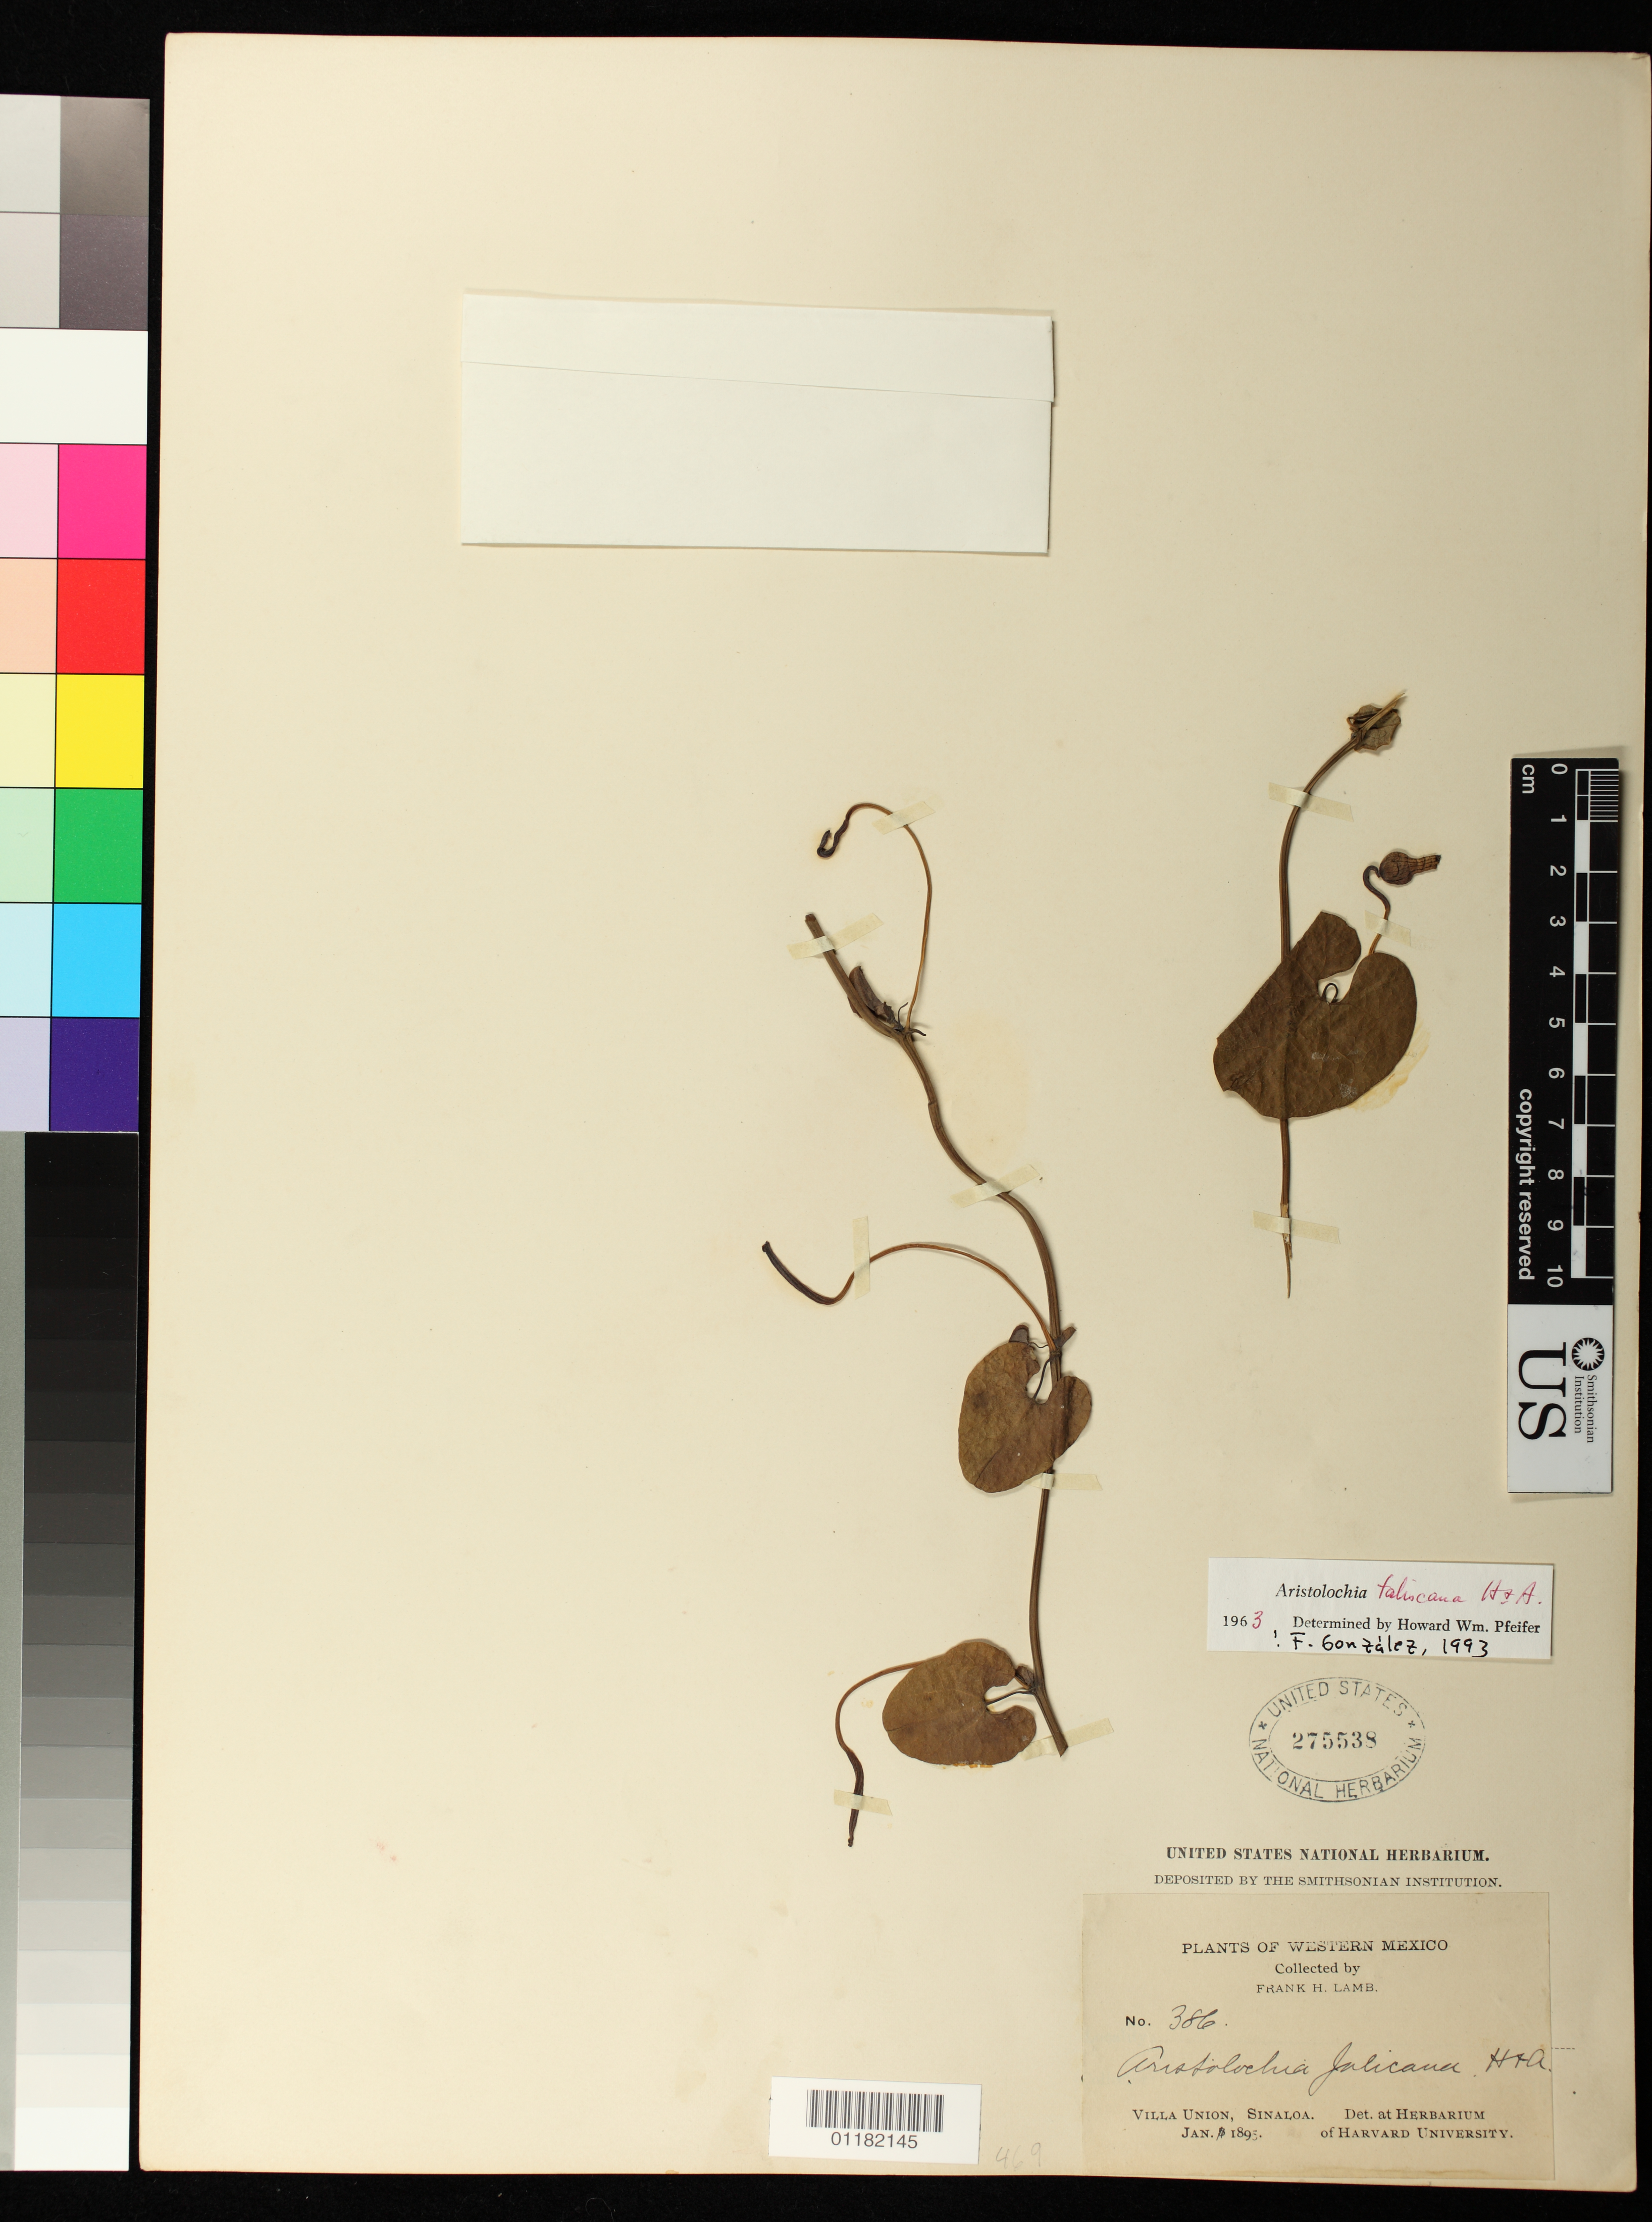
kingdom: Plantae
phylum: Tracheophyta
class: Magnoliopsida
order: Piperales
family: Aristolochiaceae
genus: Aristolochia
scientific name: Aristolochia taliscana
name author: Hook. & Arn.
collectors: F. H. Lamb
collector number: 386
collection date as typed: Jan 1895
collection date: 1893-01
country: Mexico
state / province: Sinaloa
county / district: Mazatlán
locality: Villa Unión.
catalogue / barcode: US 275538